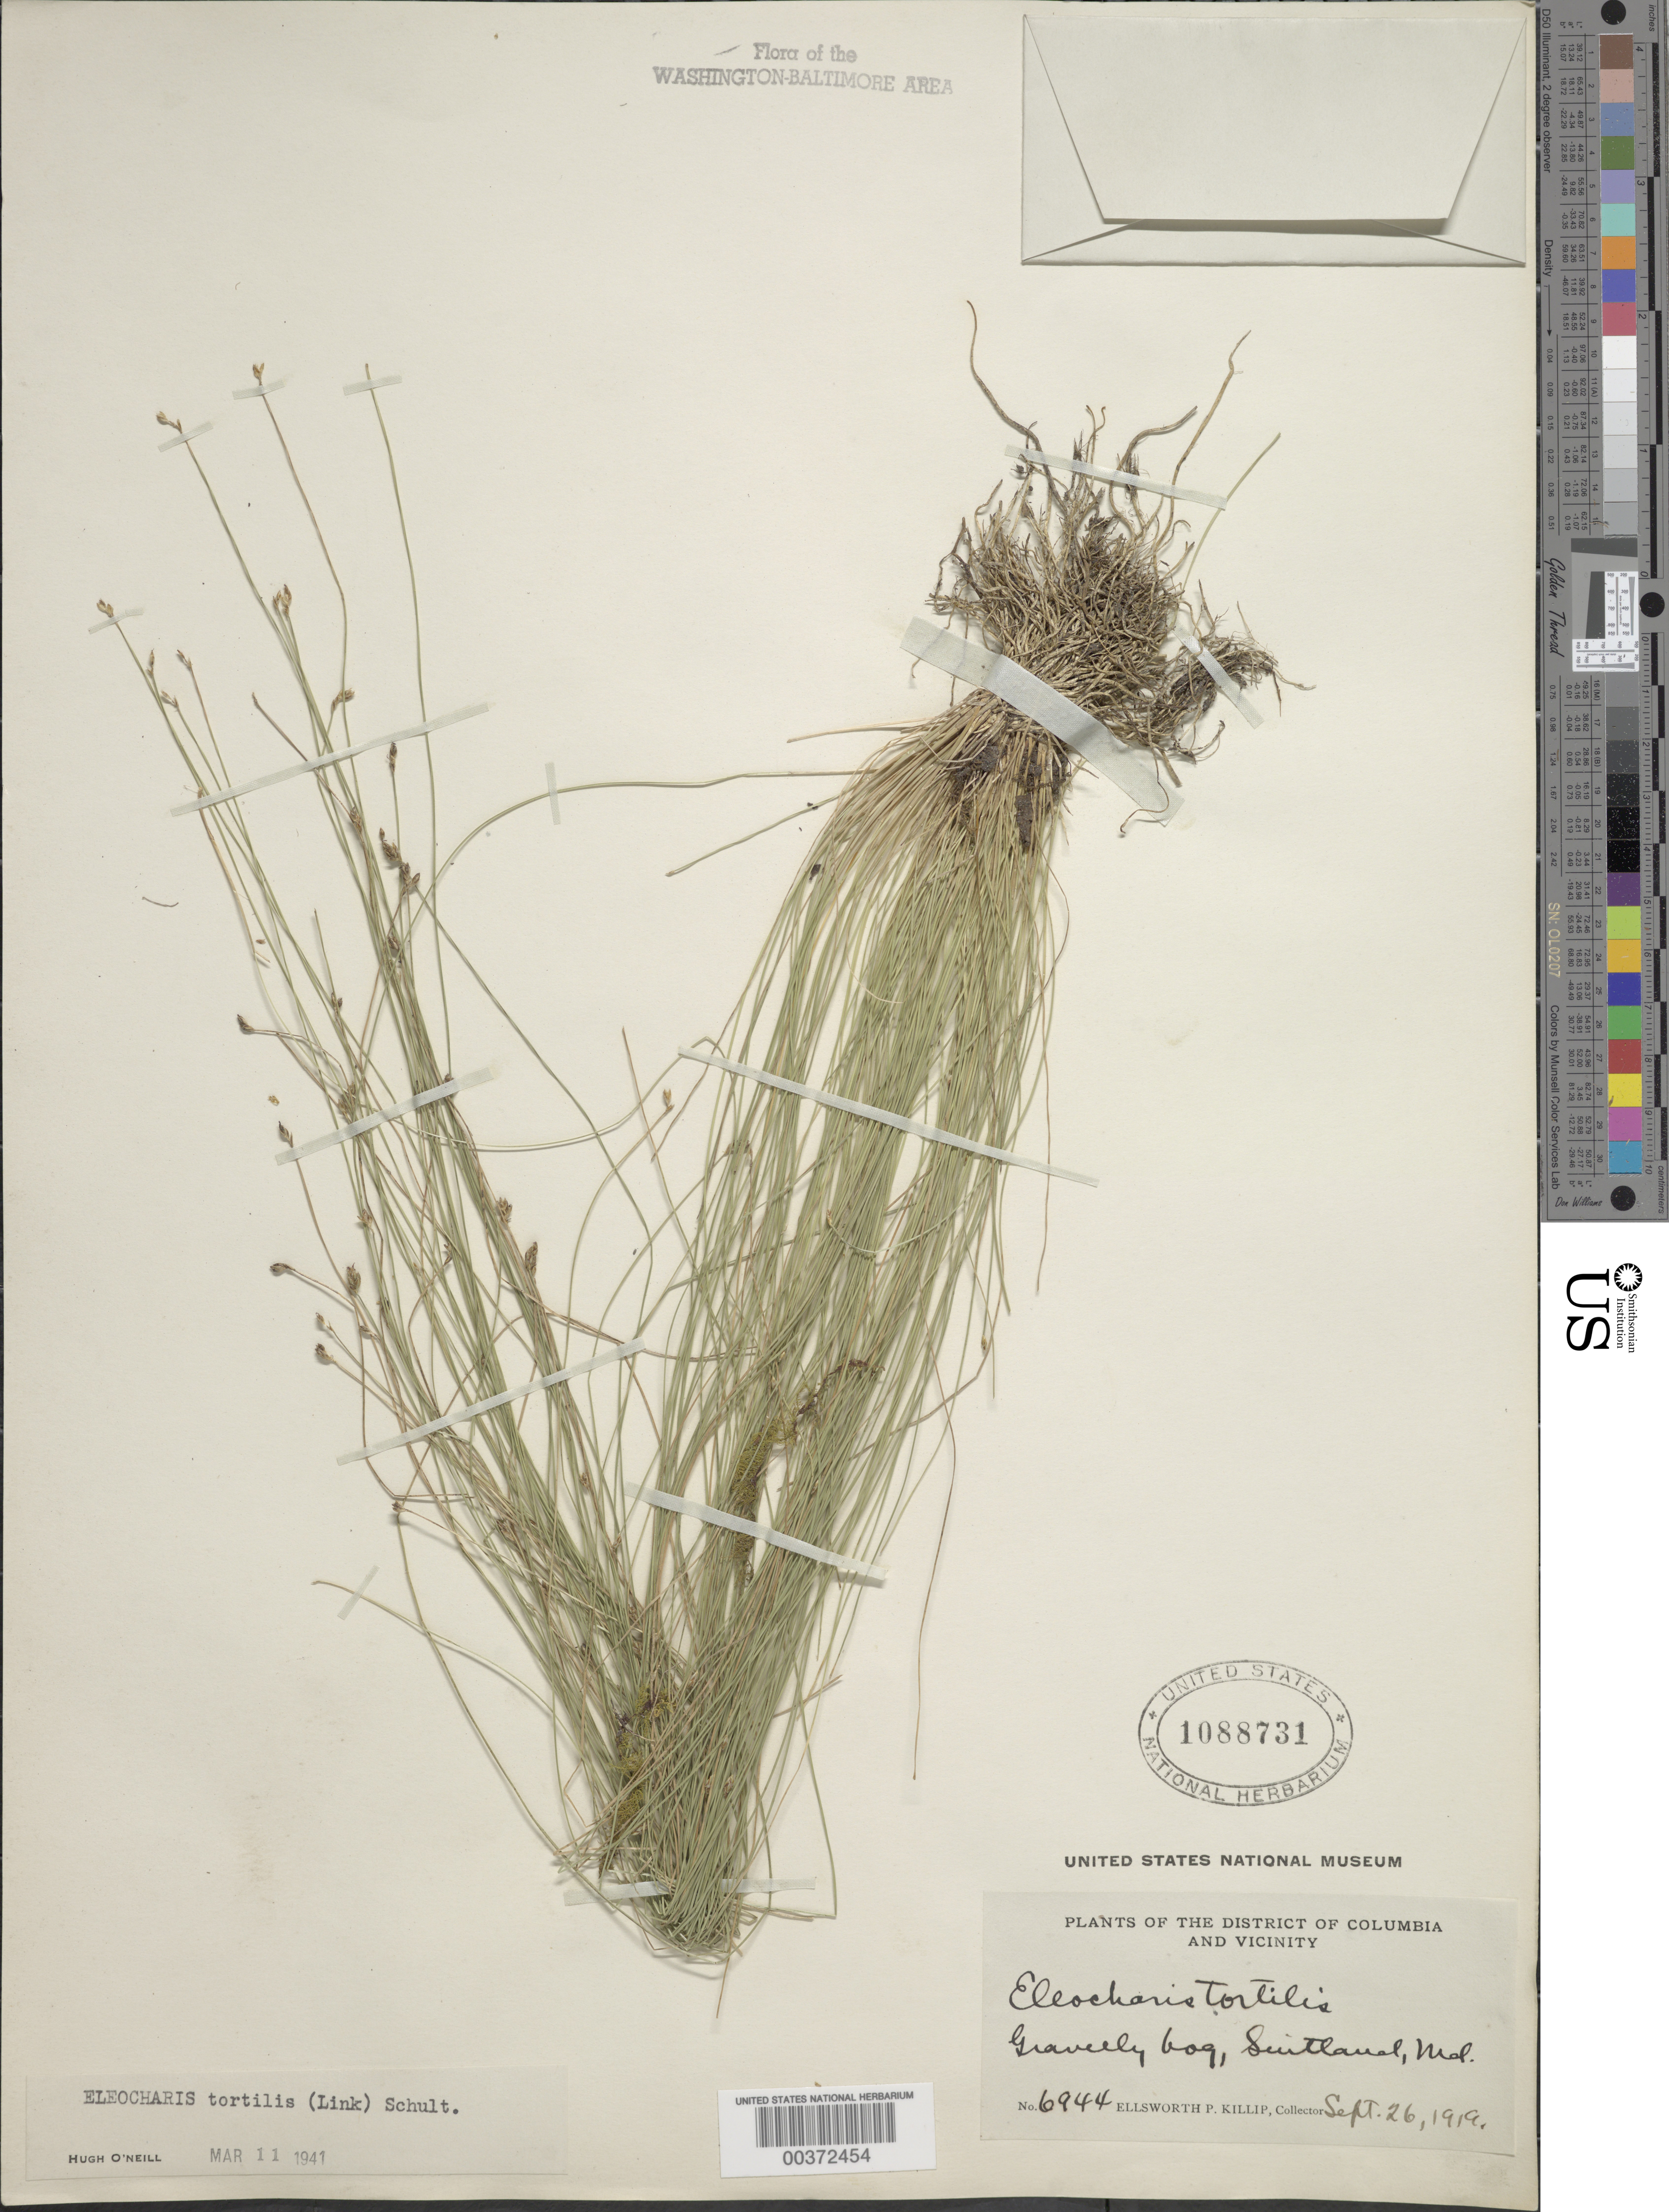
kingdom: Plantae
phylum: Tracheophyta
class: Liliopsida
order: Poales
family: Cyperaceae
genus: Eleocharis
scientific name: Eleocharis tortilis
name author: (Link) Schult.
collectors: E. P. Killip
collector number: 6944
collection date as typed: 26 Sep 1919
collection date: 1919-09-26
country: United States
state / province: Maryland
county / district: Prince George's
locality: Suitland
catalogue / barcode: US 1088731